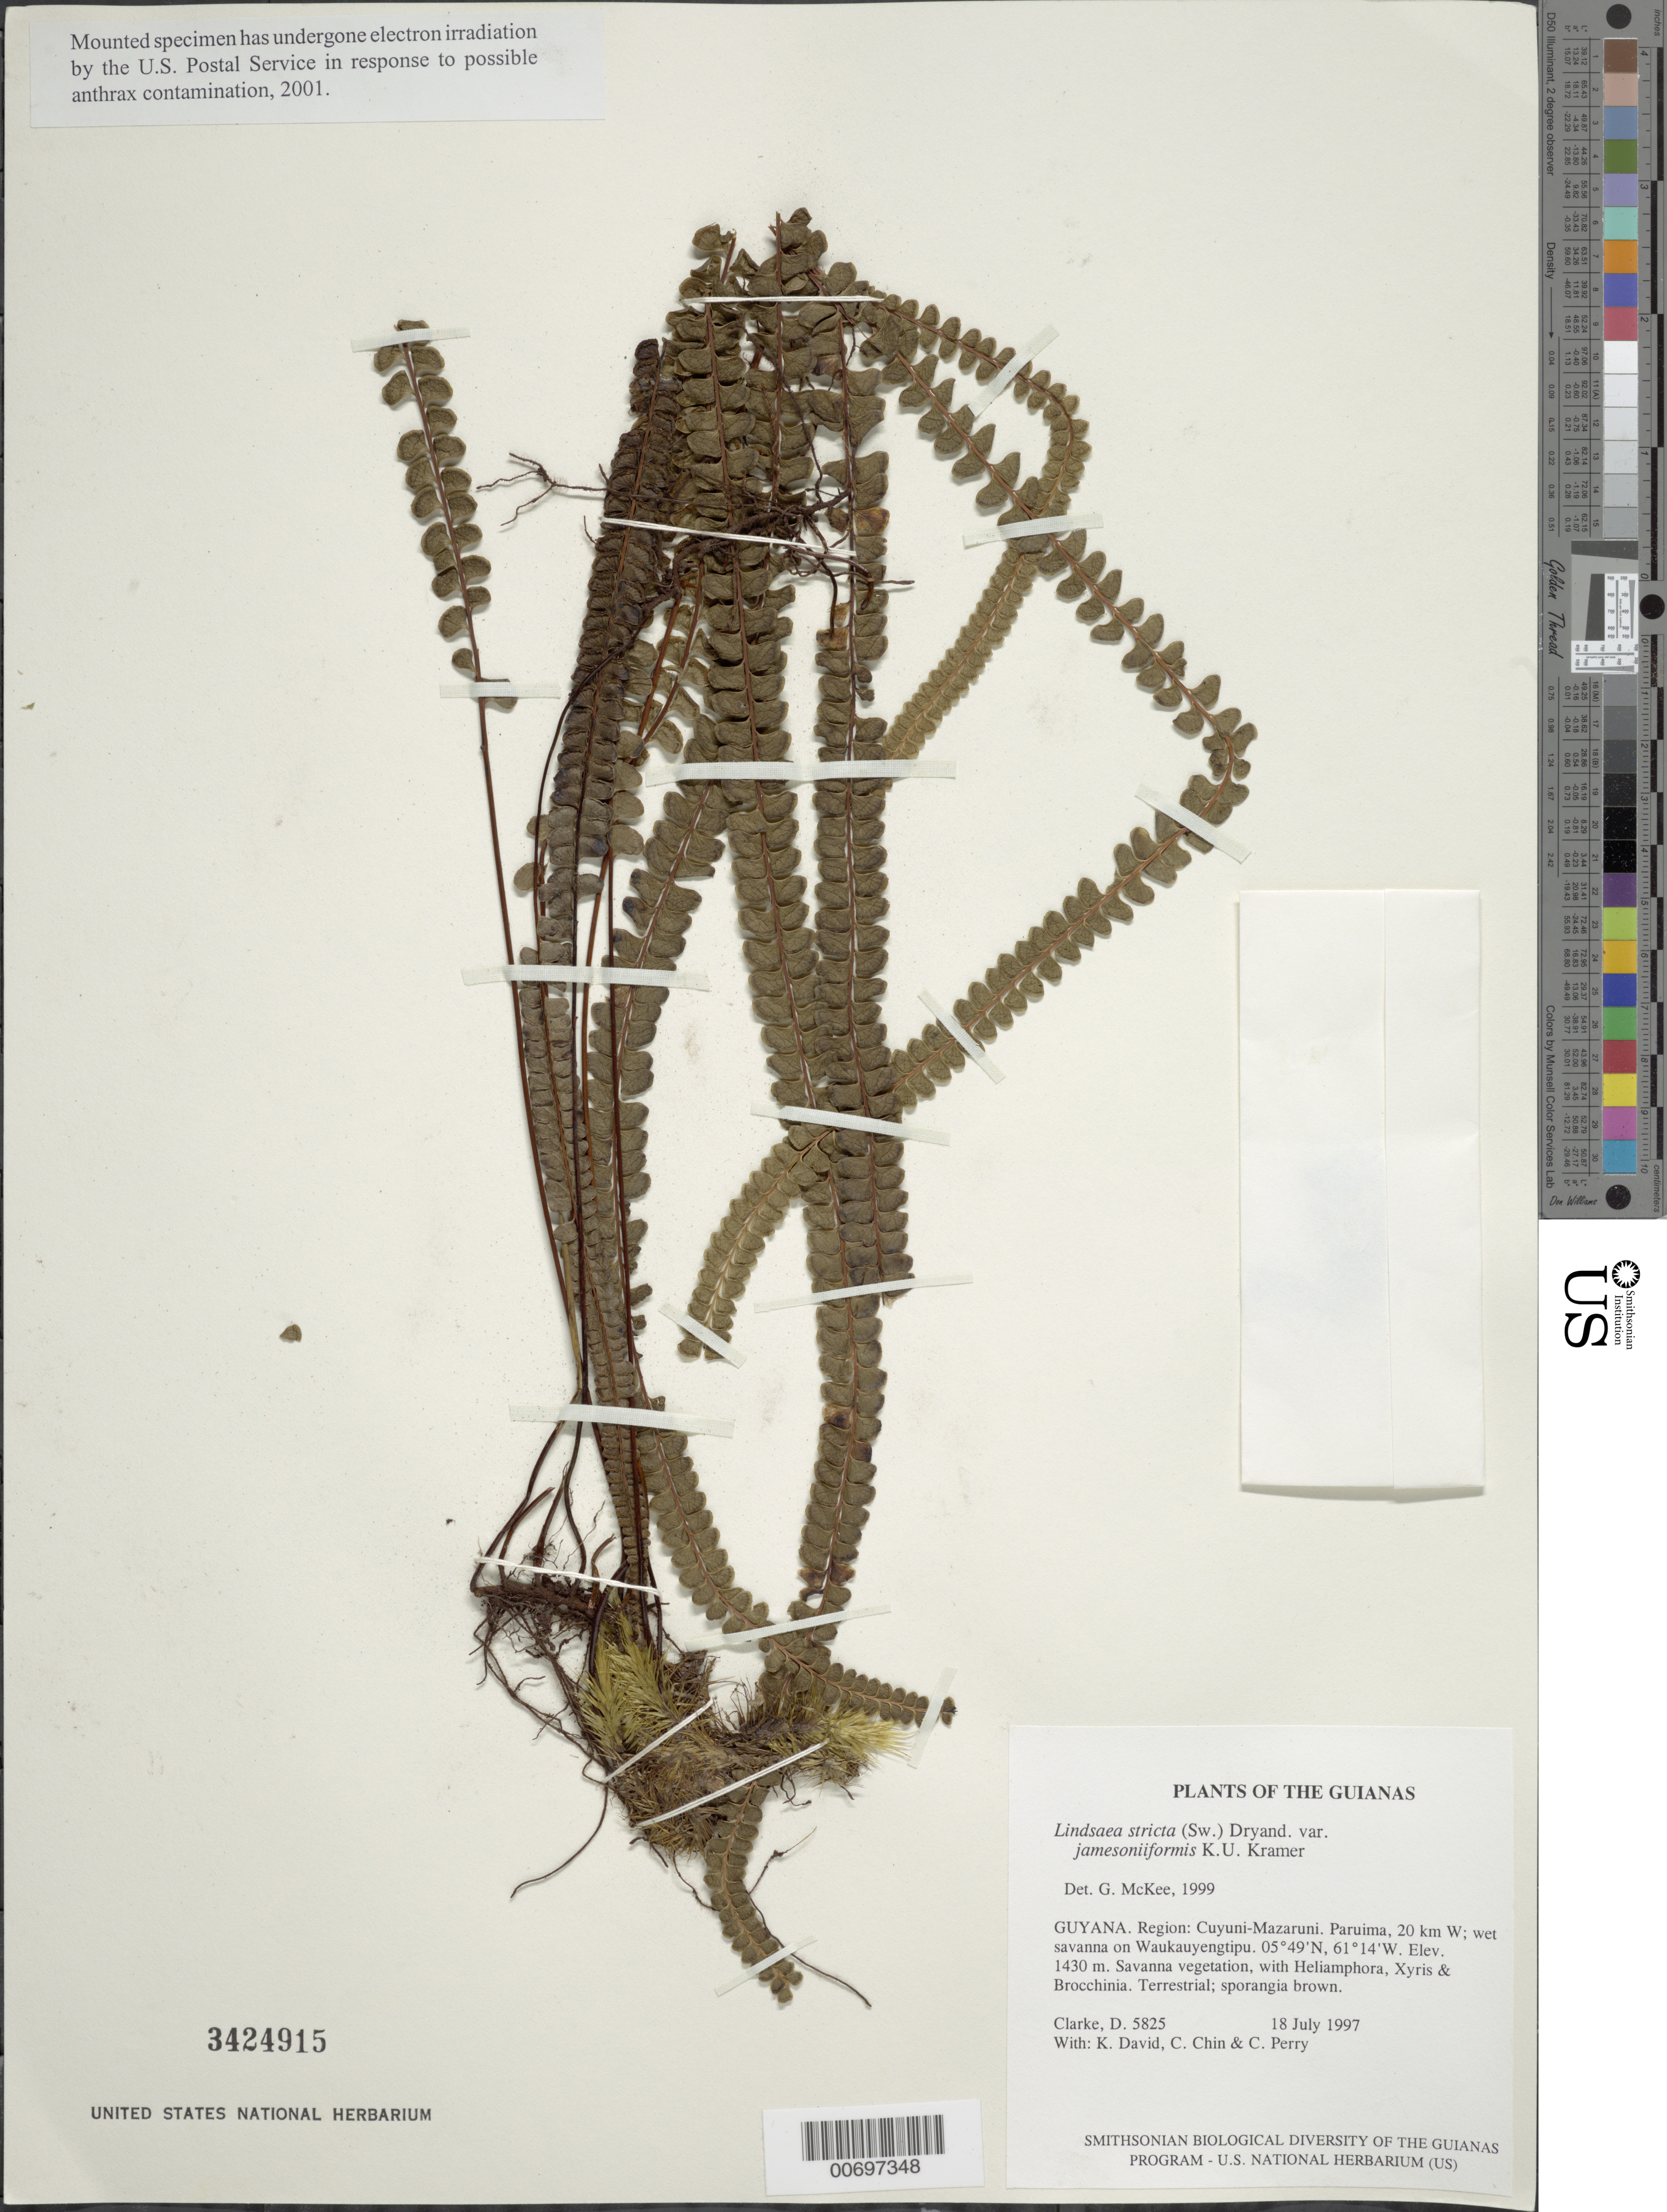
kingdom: Plantae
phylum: Tracheophyta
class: Polypodiopsida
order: Polypodiales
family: Lindsaeaceae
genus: Lindsaea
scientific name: Lindsaea stricta var. jamesoniiformis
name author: K.U. Kramer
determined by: McKee, G. S., (US), NMNH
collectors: H. D. Clarke, K. David, C. Chin & C. Perry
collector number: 5825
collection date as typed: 18 July 1997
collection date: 1997-07-18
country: Guyana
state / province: Cuyuni-Mazaruni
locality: Paruima, 20 km W; wet savanna on Waukauyengtipu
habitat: Savanna vegetation, with Heliamphora, Xyris & Brocchinia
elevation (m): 1430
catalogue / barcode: US 3424915